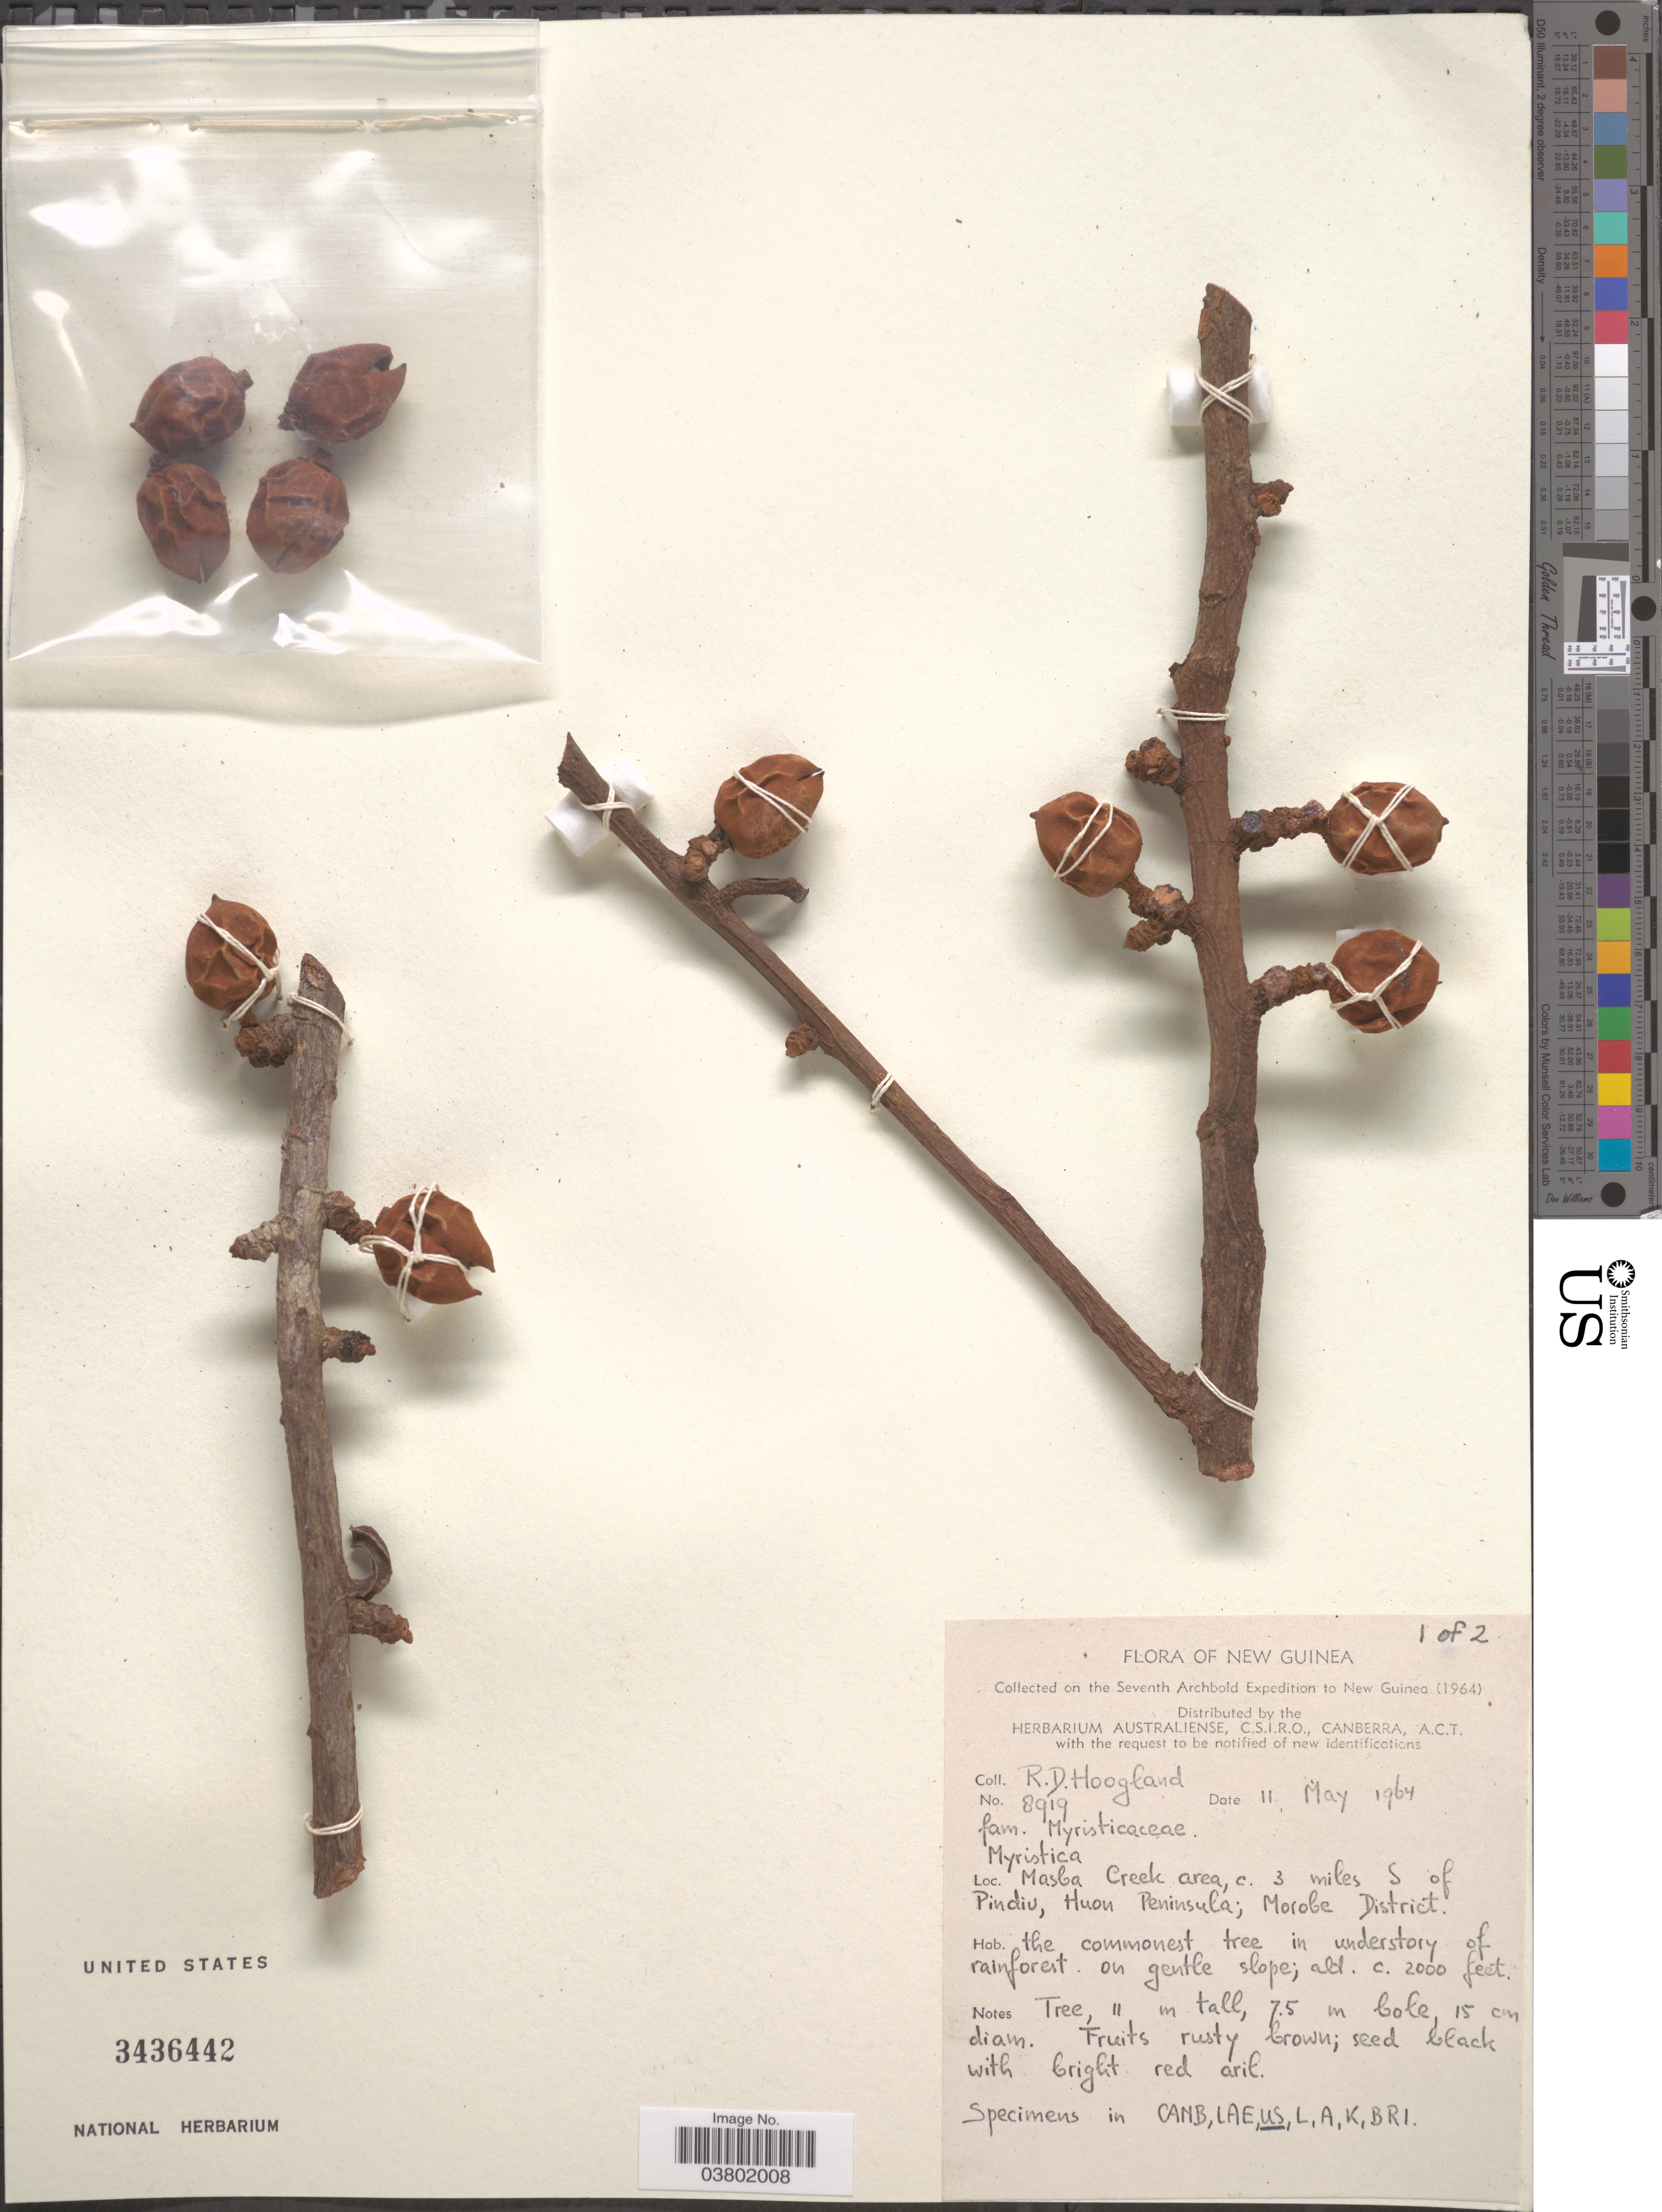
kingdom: Plantae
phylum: Tracheophyta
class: Magnoliopsida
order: Magnoliales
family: Myristicaceae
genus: Myristica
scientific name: Myristica sp.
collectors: R. D. Hoogland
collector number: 8919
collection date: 1964-05-11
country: Papua New Guinea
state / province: Morobe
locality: New Guinea. Masba Creek area, c. 3 miles S of Pindiu, Huon Peninsula; Morobe District.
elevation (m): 610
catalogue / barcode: US 3436442